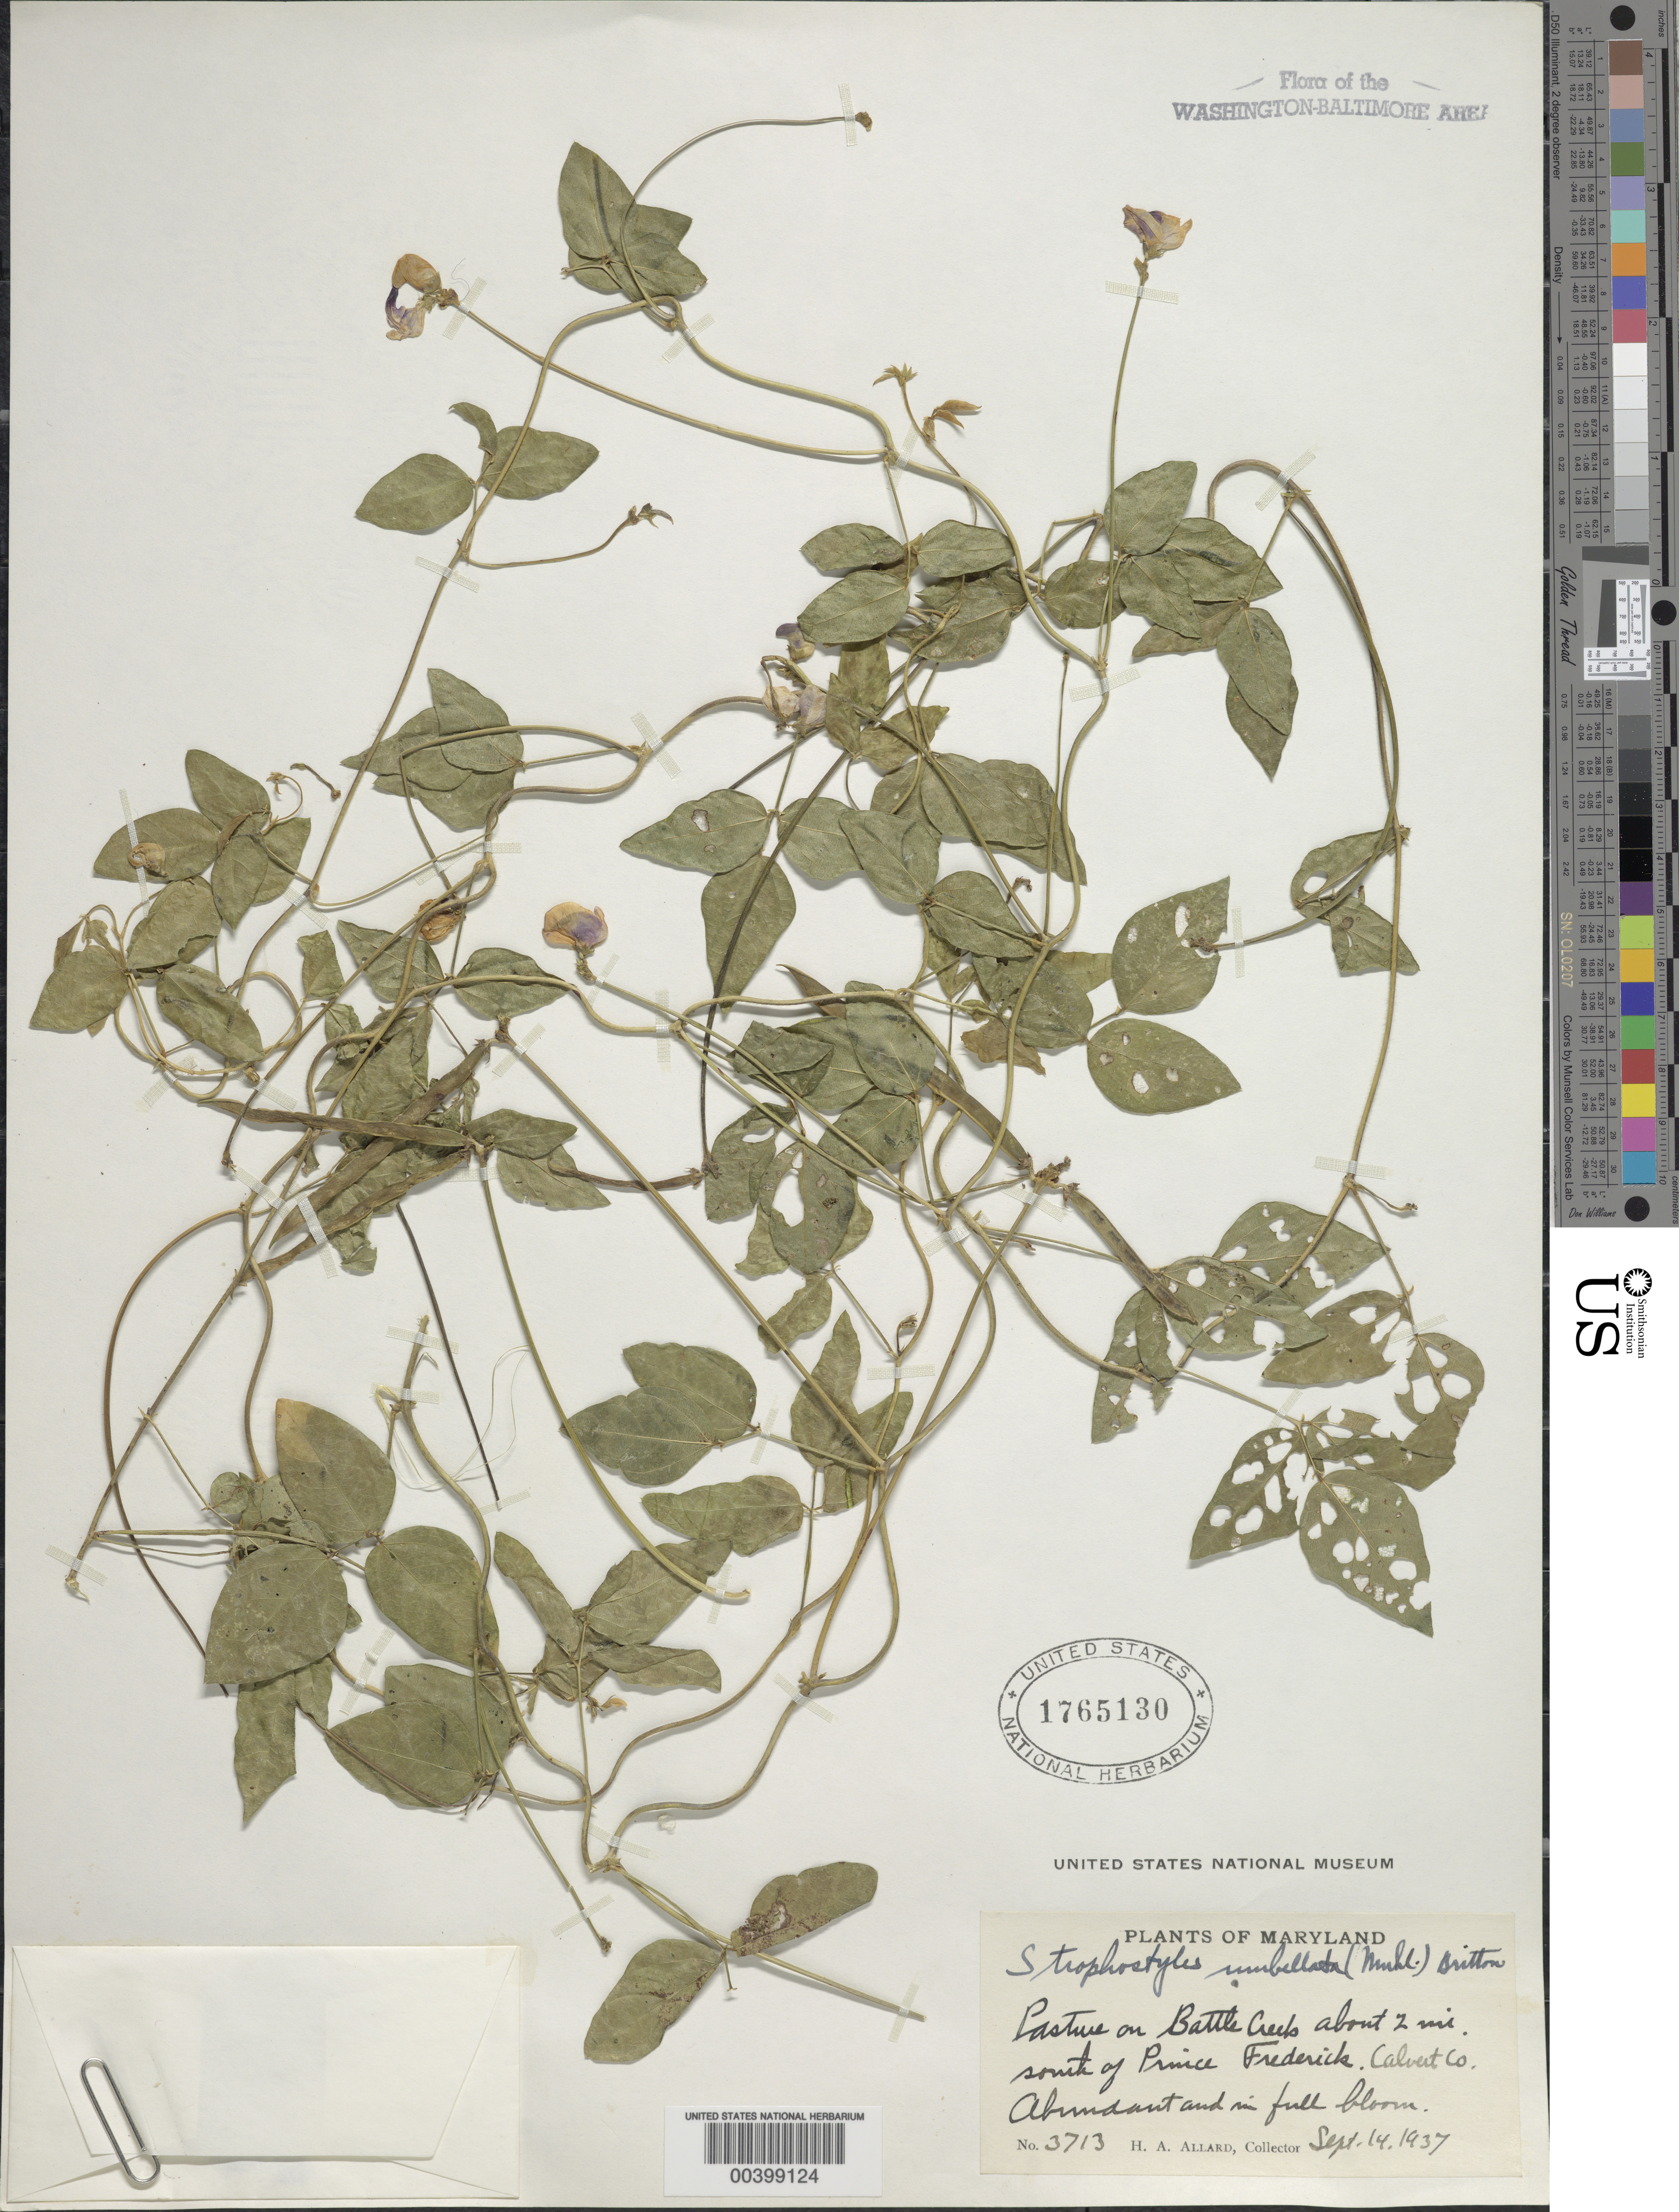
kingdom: Plantae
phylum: Tracheophyta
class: Magnoliopsida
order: Fabales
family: Fabaceae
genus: Strophostyles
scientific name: Strophostyles umbellata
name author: (Muhl. ex Willd.) Britton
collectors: H. A. Allard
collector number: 3713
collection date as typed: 14 Sep 1937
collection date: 1937-09-14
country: United States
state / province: Maryland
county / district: Calvert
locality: South of Prince Fredrick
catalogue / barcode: US 1765130